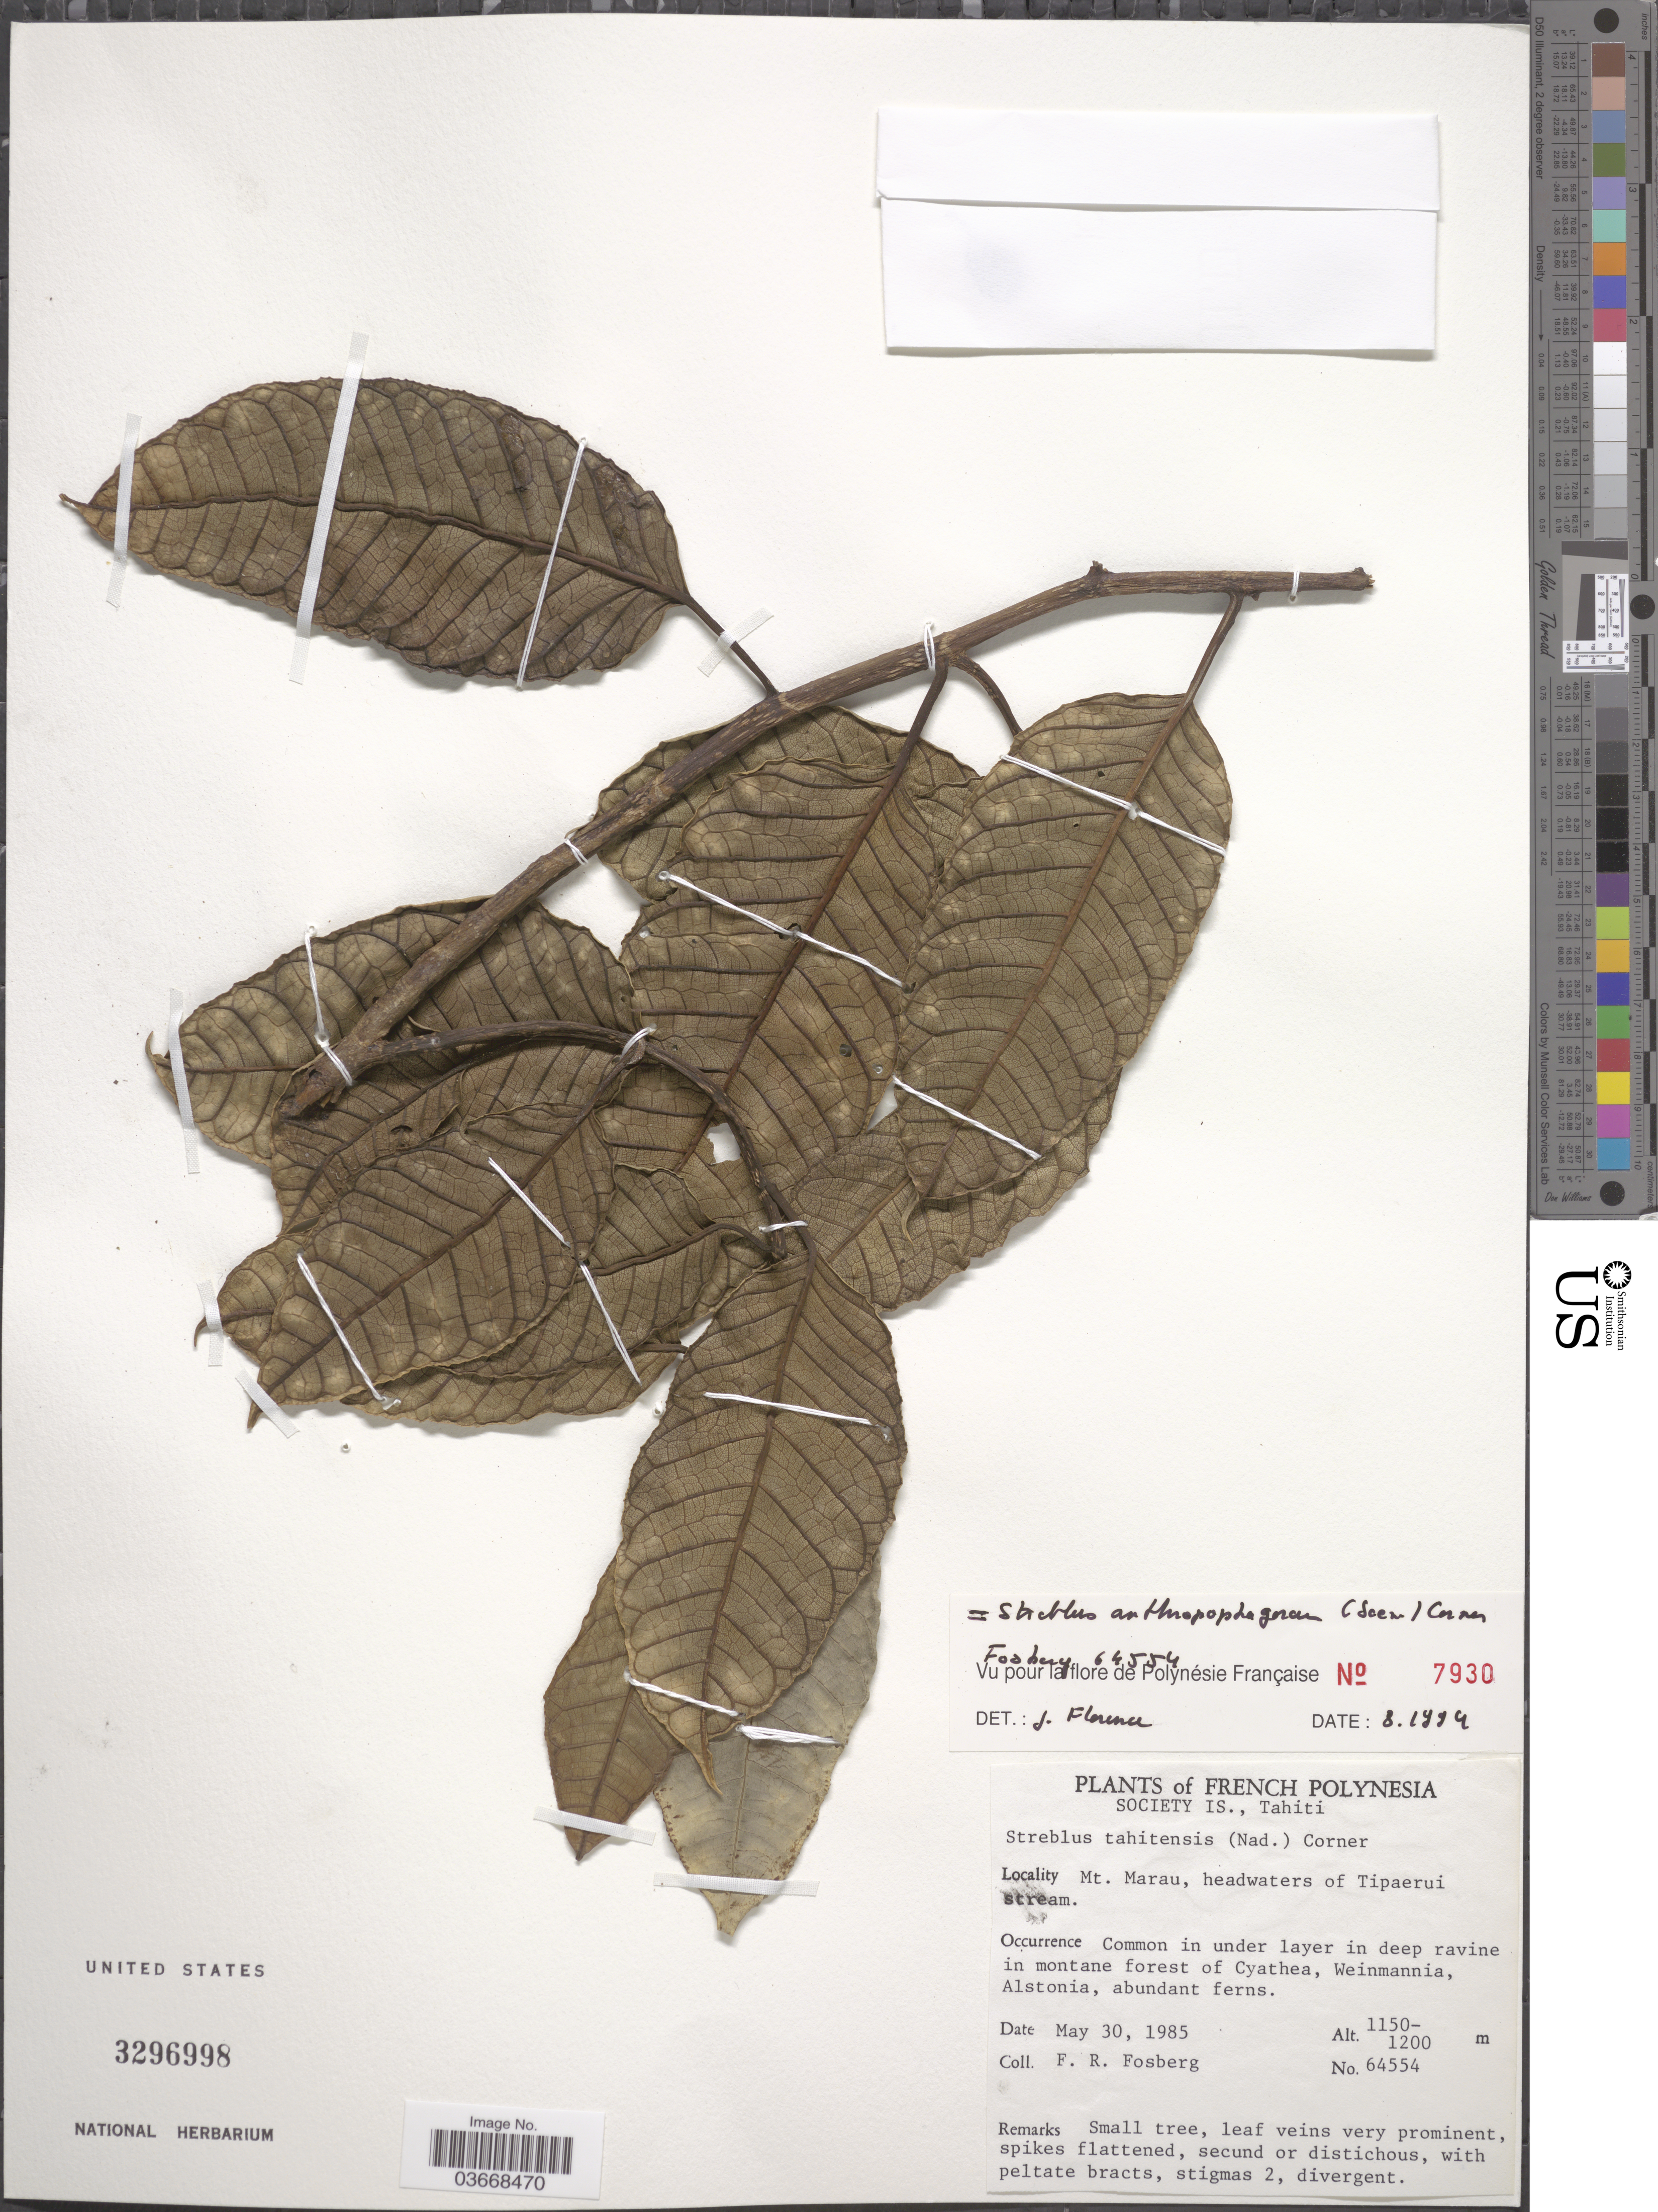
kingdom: Plantae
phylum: Tracheophyta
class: Magnoliopsida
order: Rosales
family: Moraceae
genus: Paratrophis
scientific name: Paratrophis anthropophagorum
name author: (Seem.) Benth. & Hook. f. ex Drake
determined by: Wagner, W. L., (BOT), Smithsonian Institution - National Museum of Natural History (UNITED STATES)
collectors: F. R. Fosberg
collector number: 64554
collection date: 1985-05-30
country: French Polynesia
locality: Society Is., Tahiti. Mt. Marau, headwaters of Tipaerui stream.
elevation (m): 1150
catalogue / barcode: US 3296998